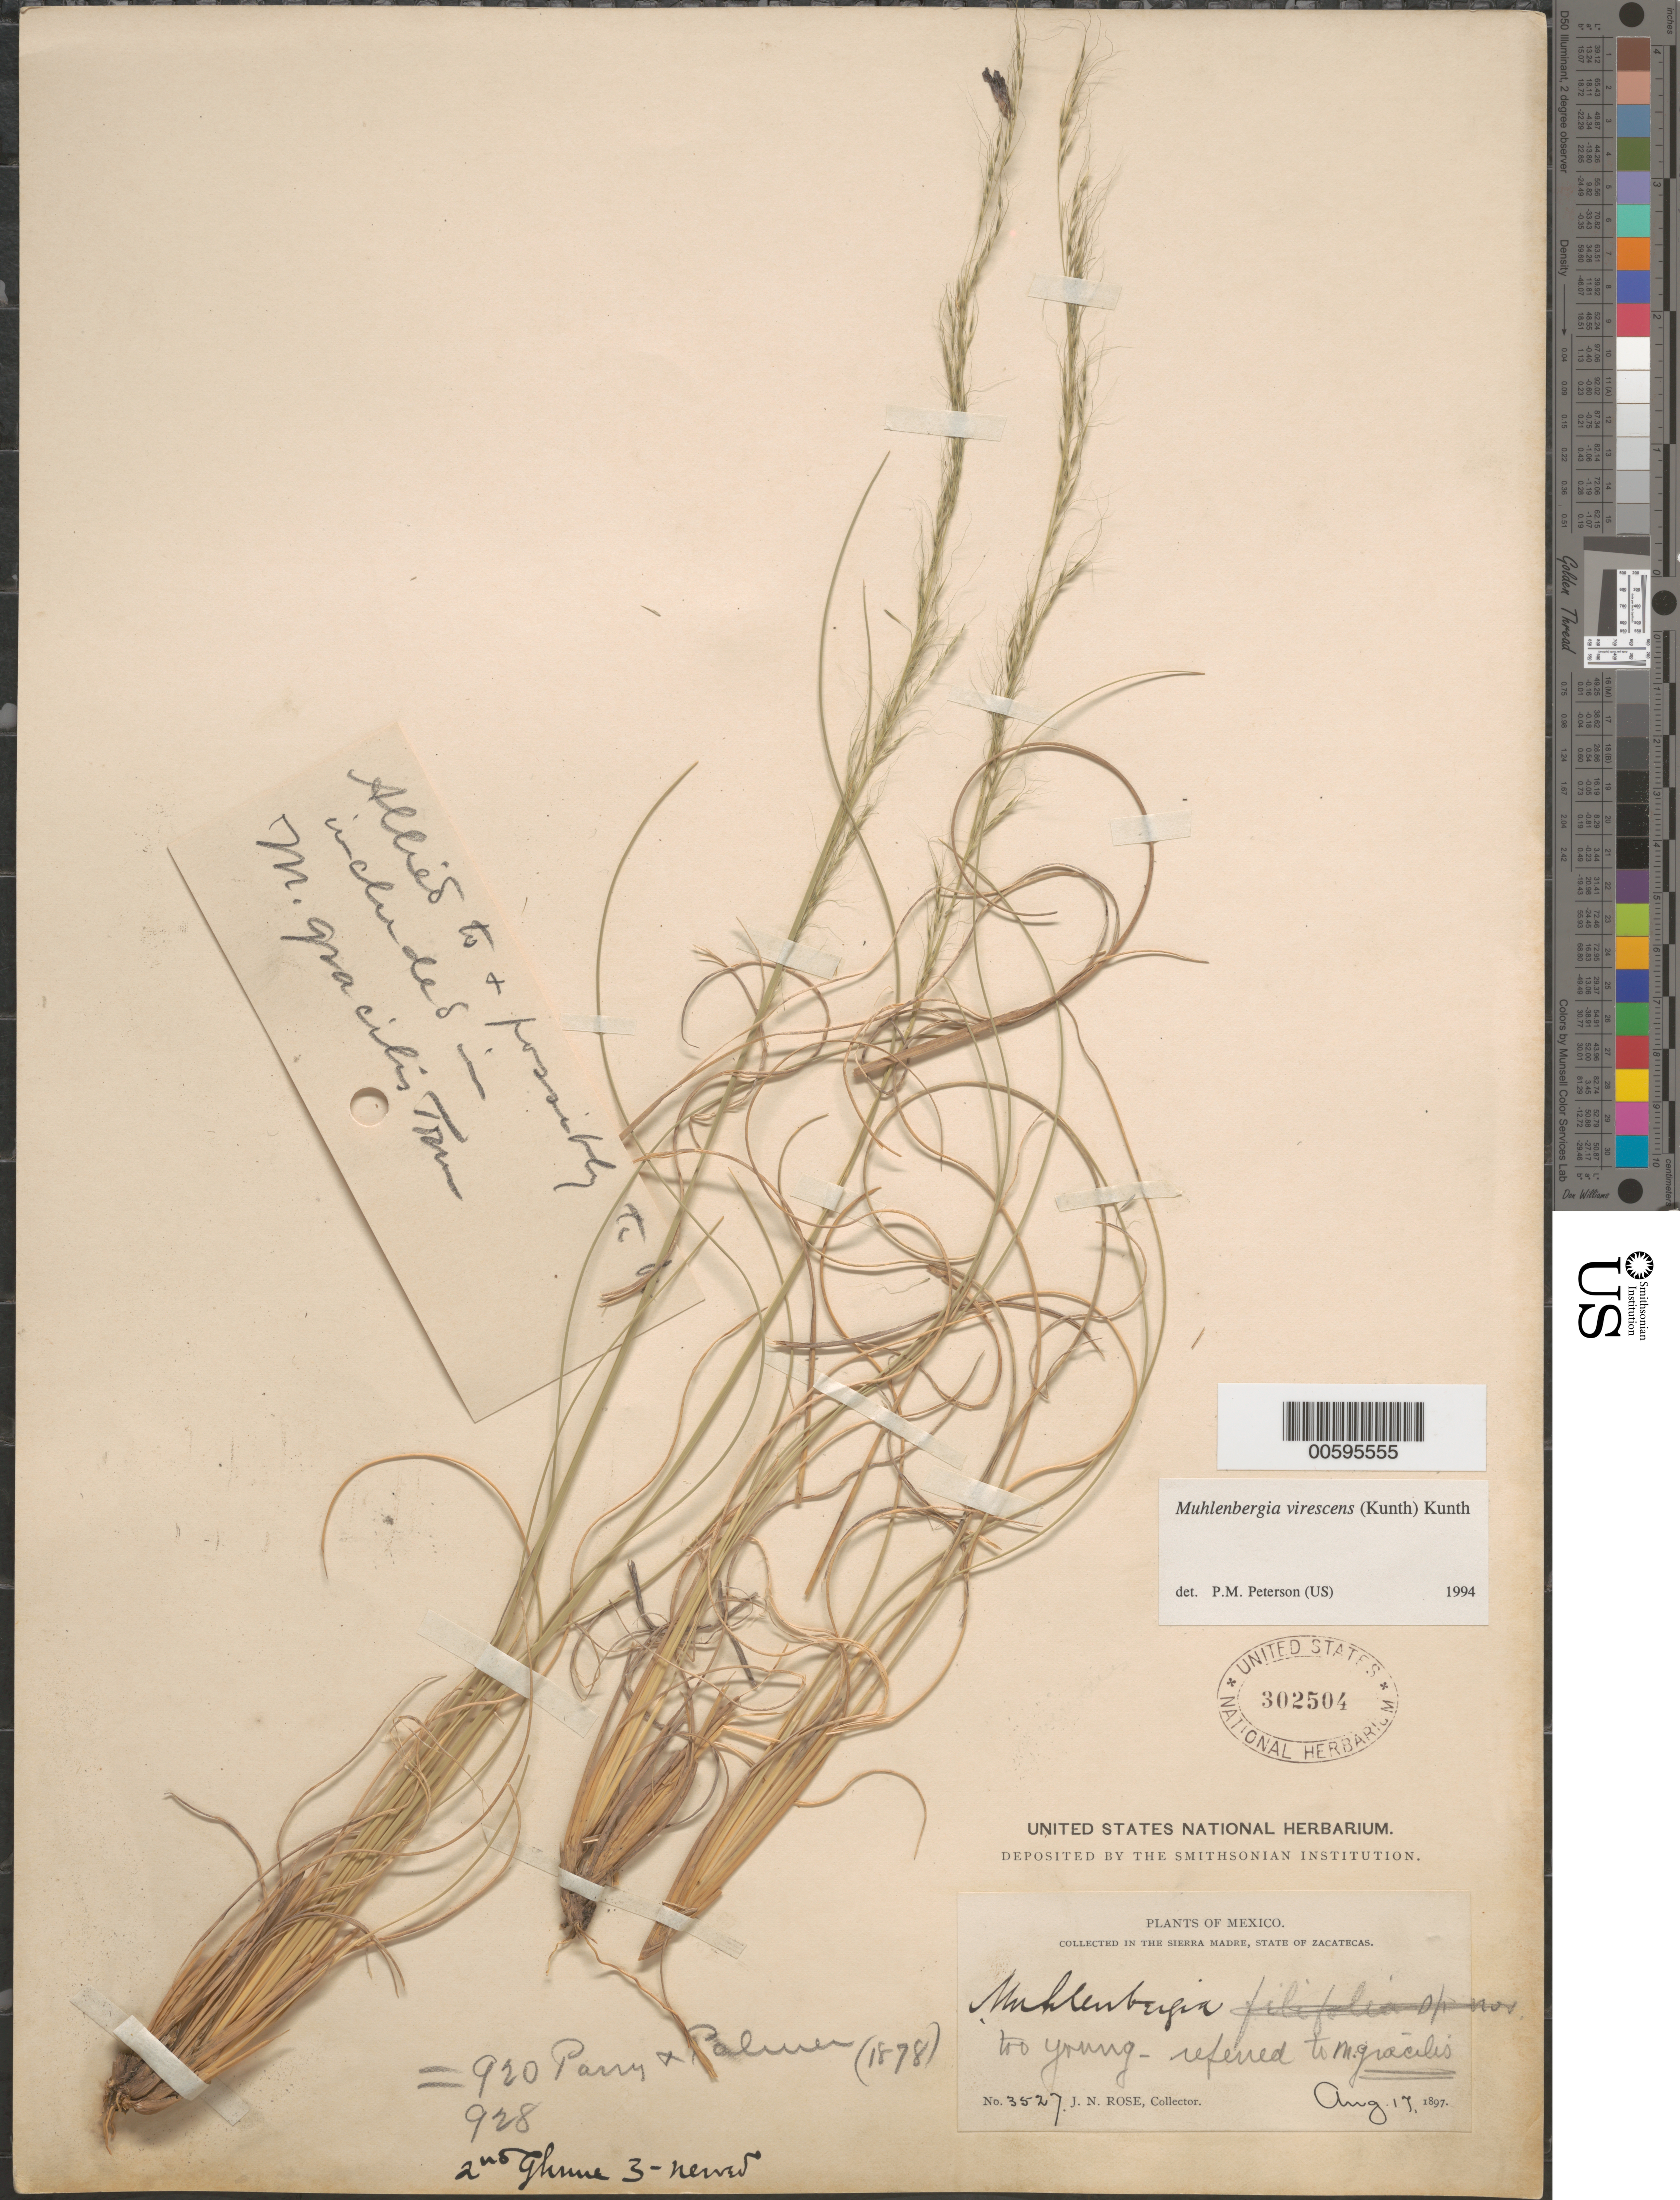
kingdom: Plantae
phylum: Tracheophyta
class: Liliopsida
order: Poales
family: Poaceae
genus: Muhlenbergia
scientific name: Muhlenbergia virescens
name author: (Kunth) Trin.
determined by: Peterson, Paul M., (BOT), Smithsonian Institution - National Museum of Natural History (UNITED STATES)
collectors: J. N. Rose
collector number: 3527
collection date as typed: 17 Aug 1897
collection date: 1897-08-17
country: Mexico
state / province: Zacatecas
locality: Sierra Madre, state of Zacatecas.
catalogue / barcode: US 302504